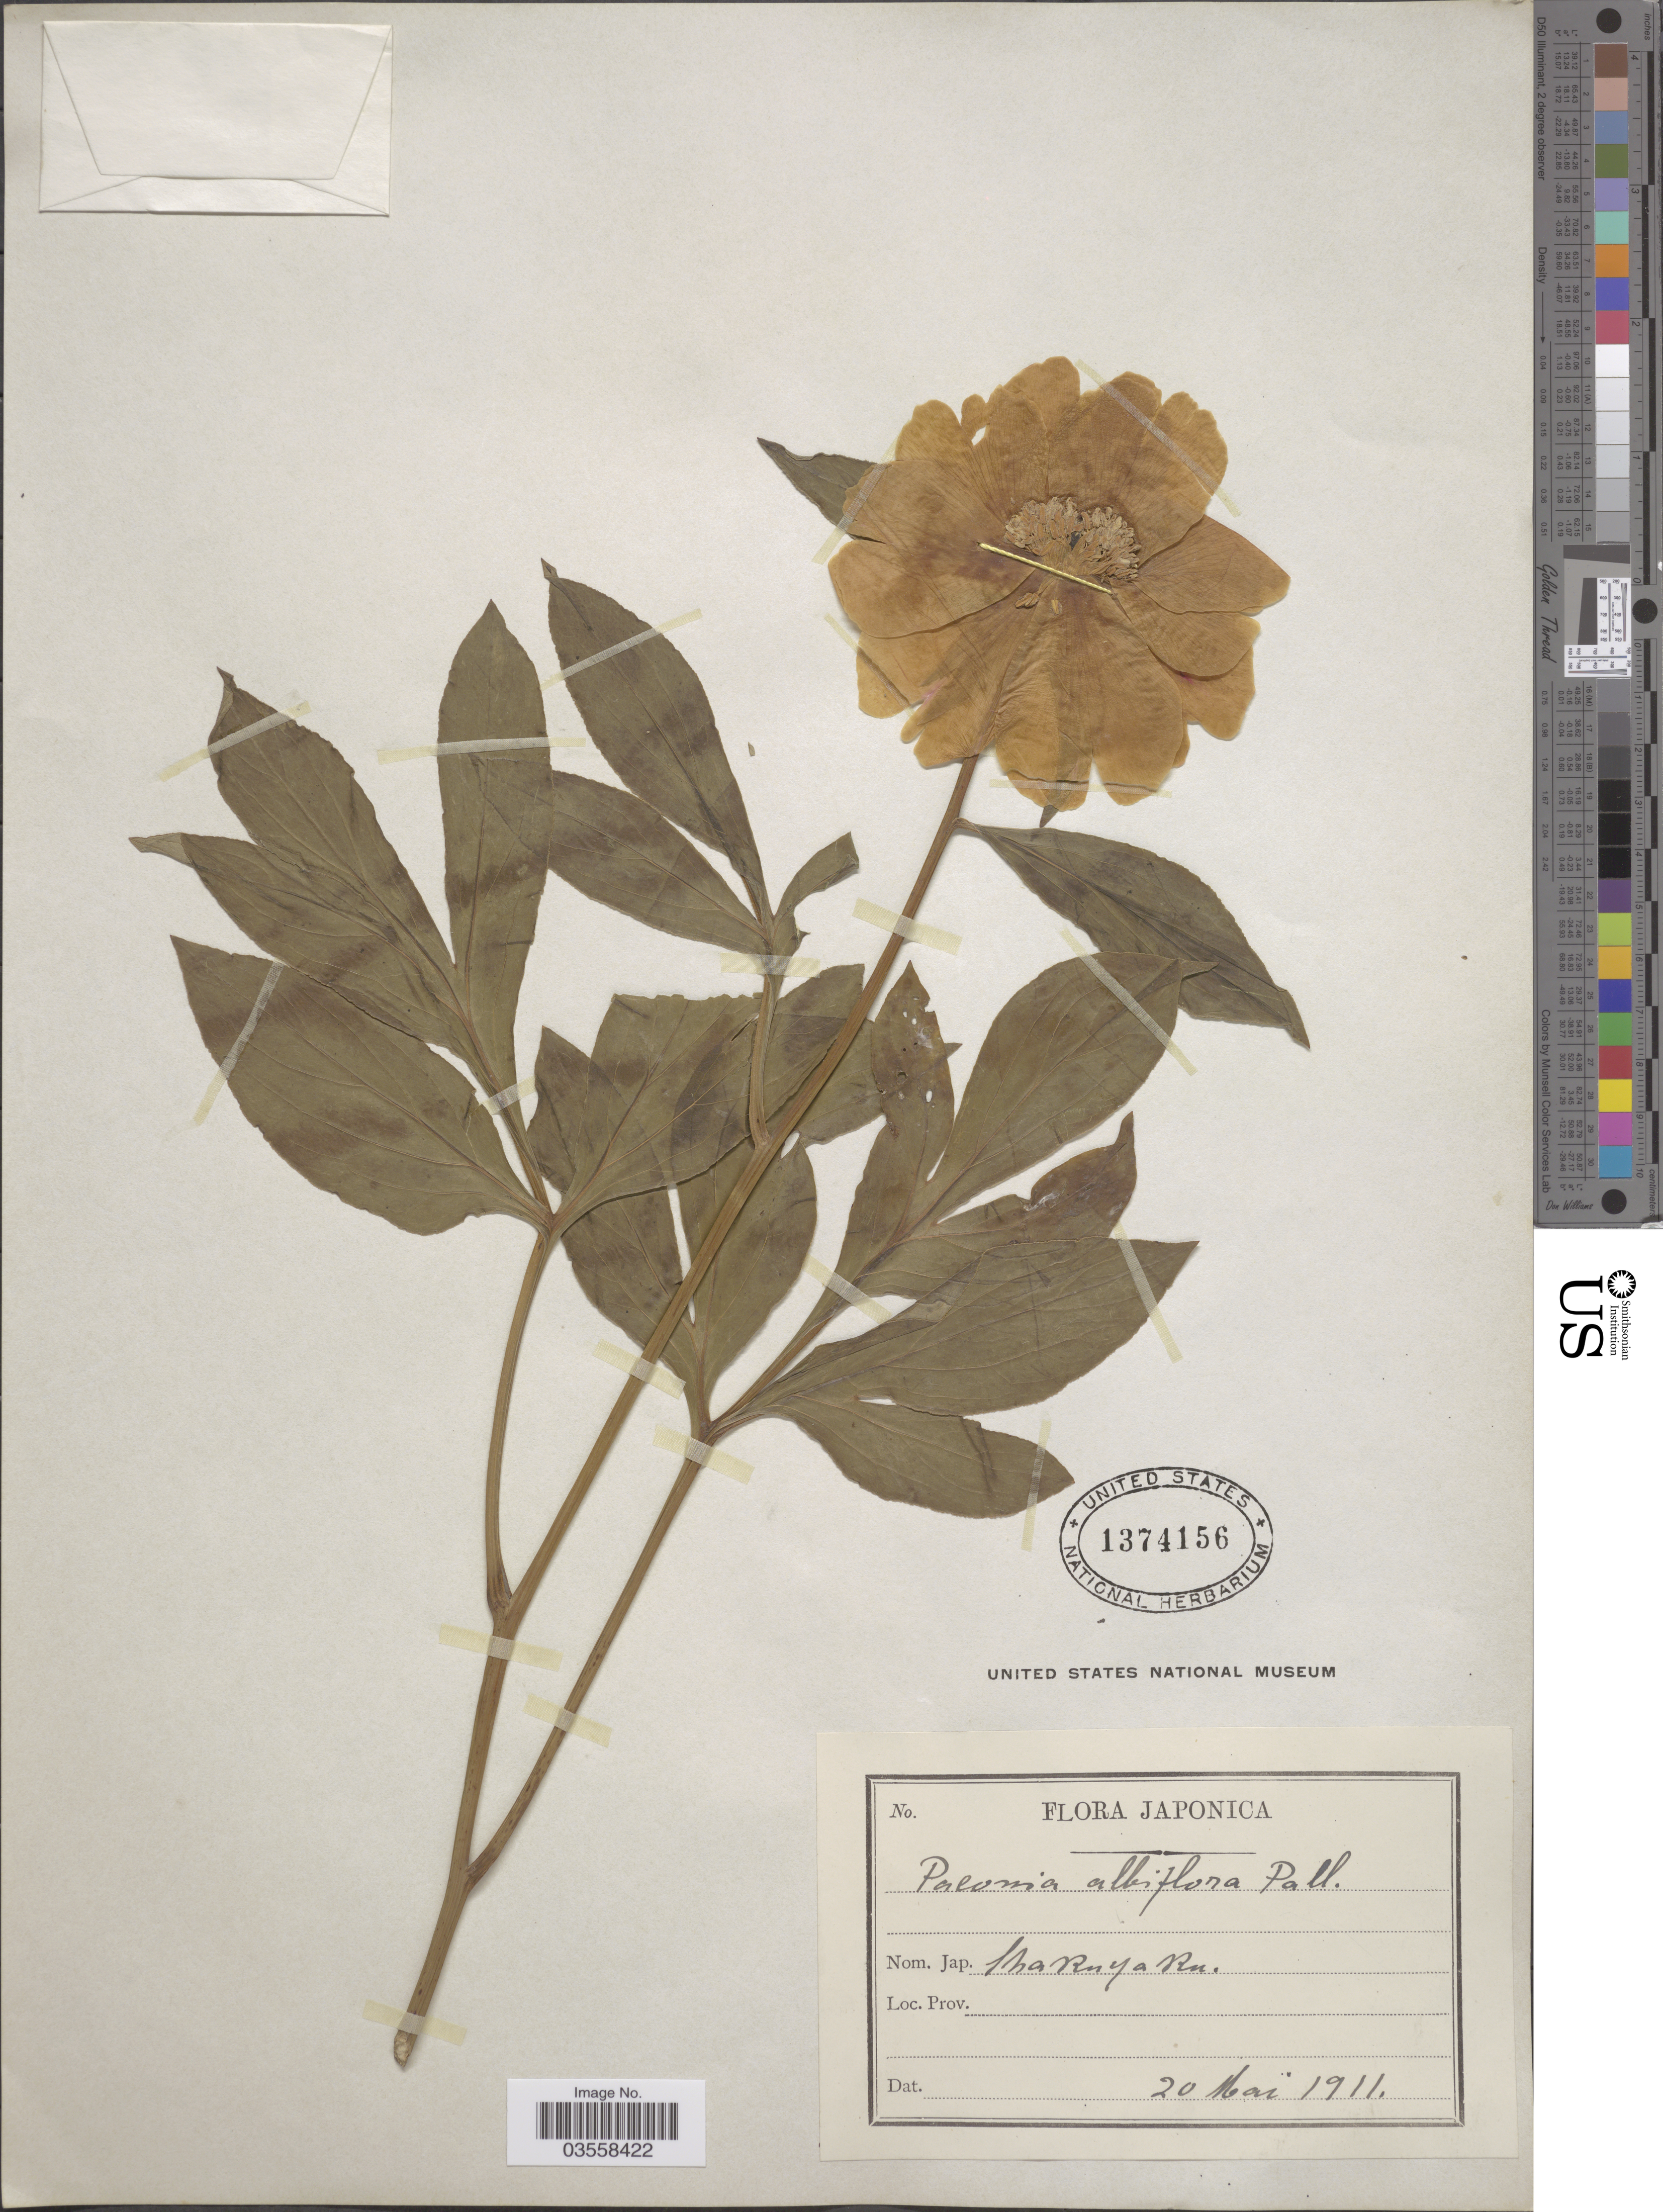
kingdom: Plantae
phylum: Tracheophyta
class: Magnoliopsida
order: Saxifragales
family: Paeoniaceae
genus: Paeonia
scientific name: Paeonia lactiflora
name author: Pall.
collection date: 1911-05-20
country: Japan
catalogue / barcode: US 1374156